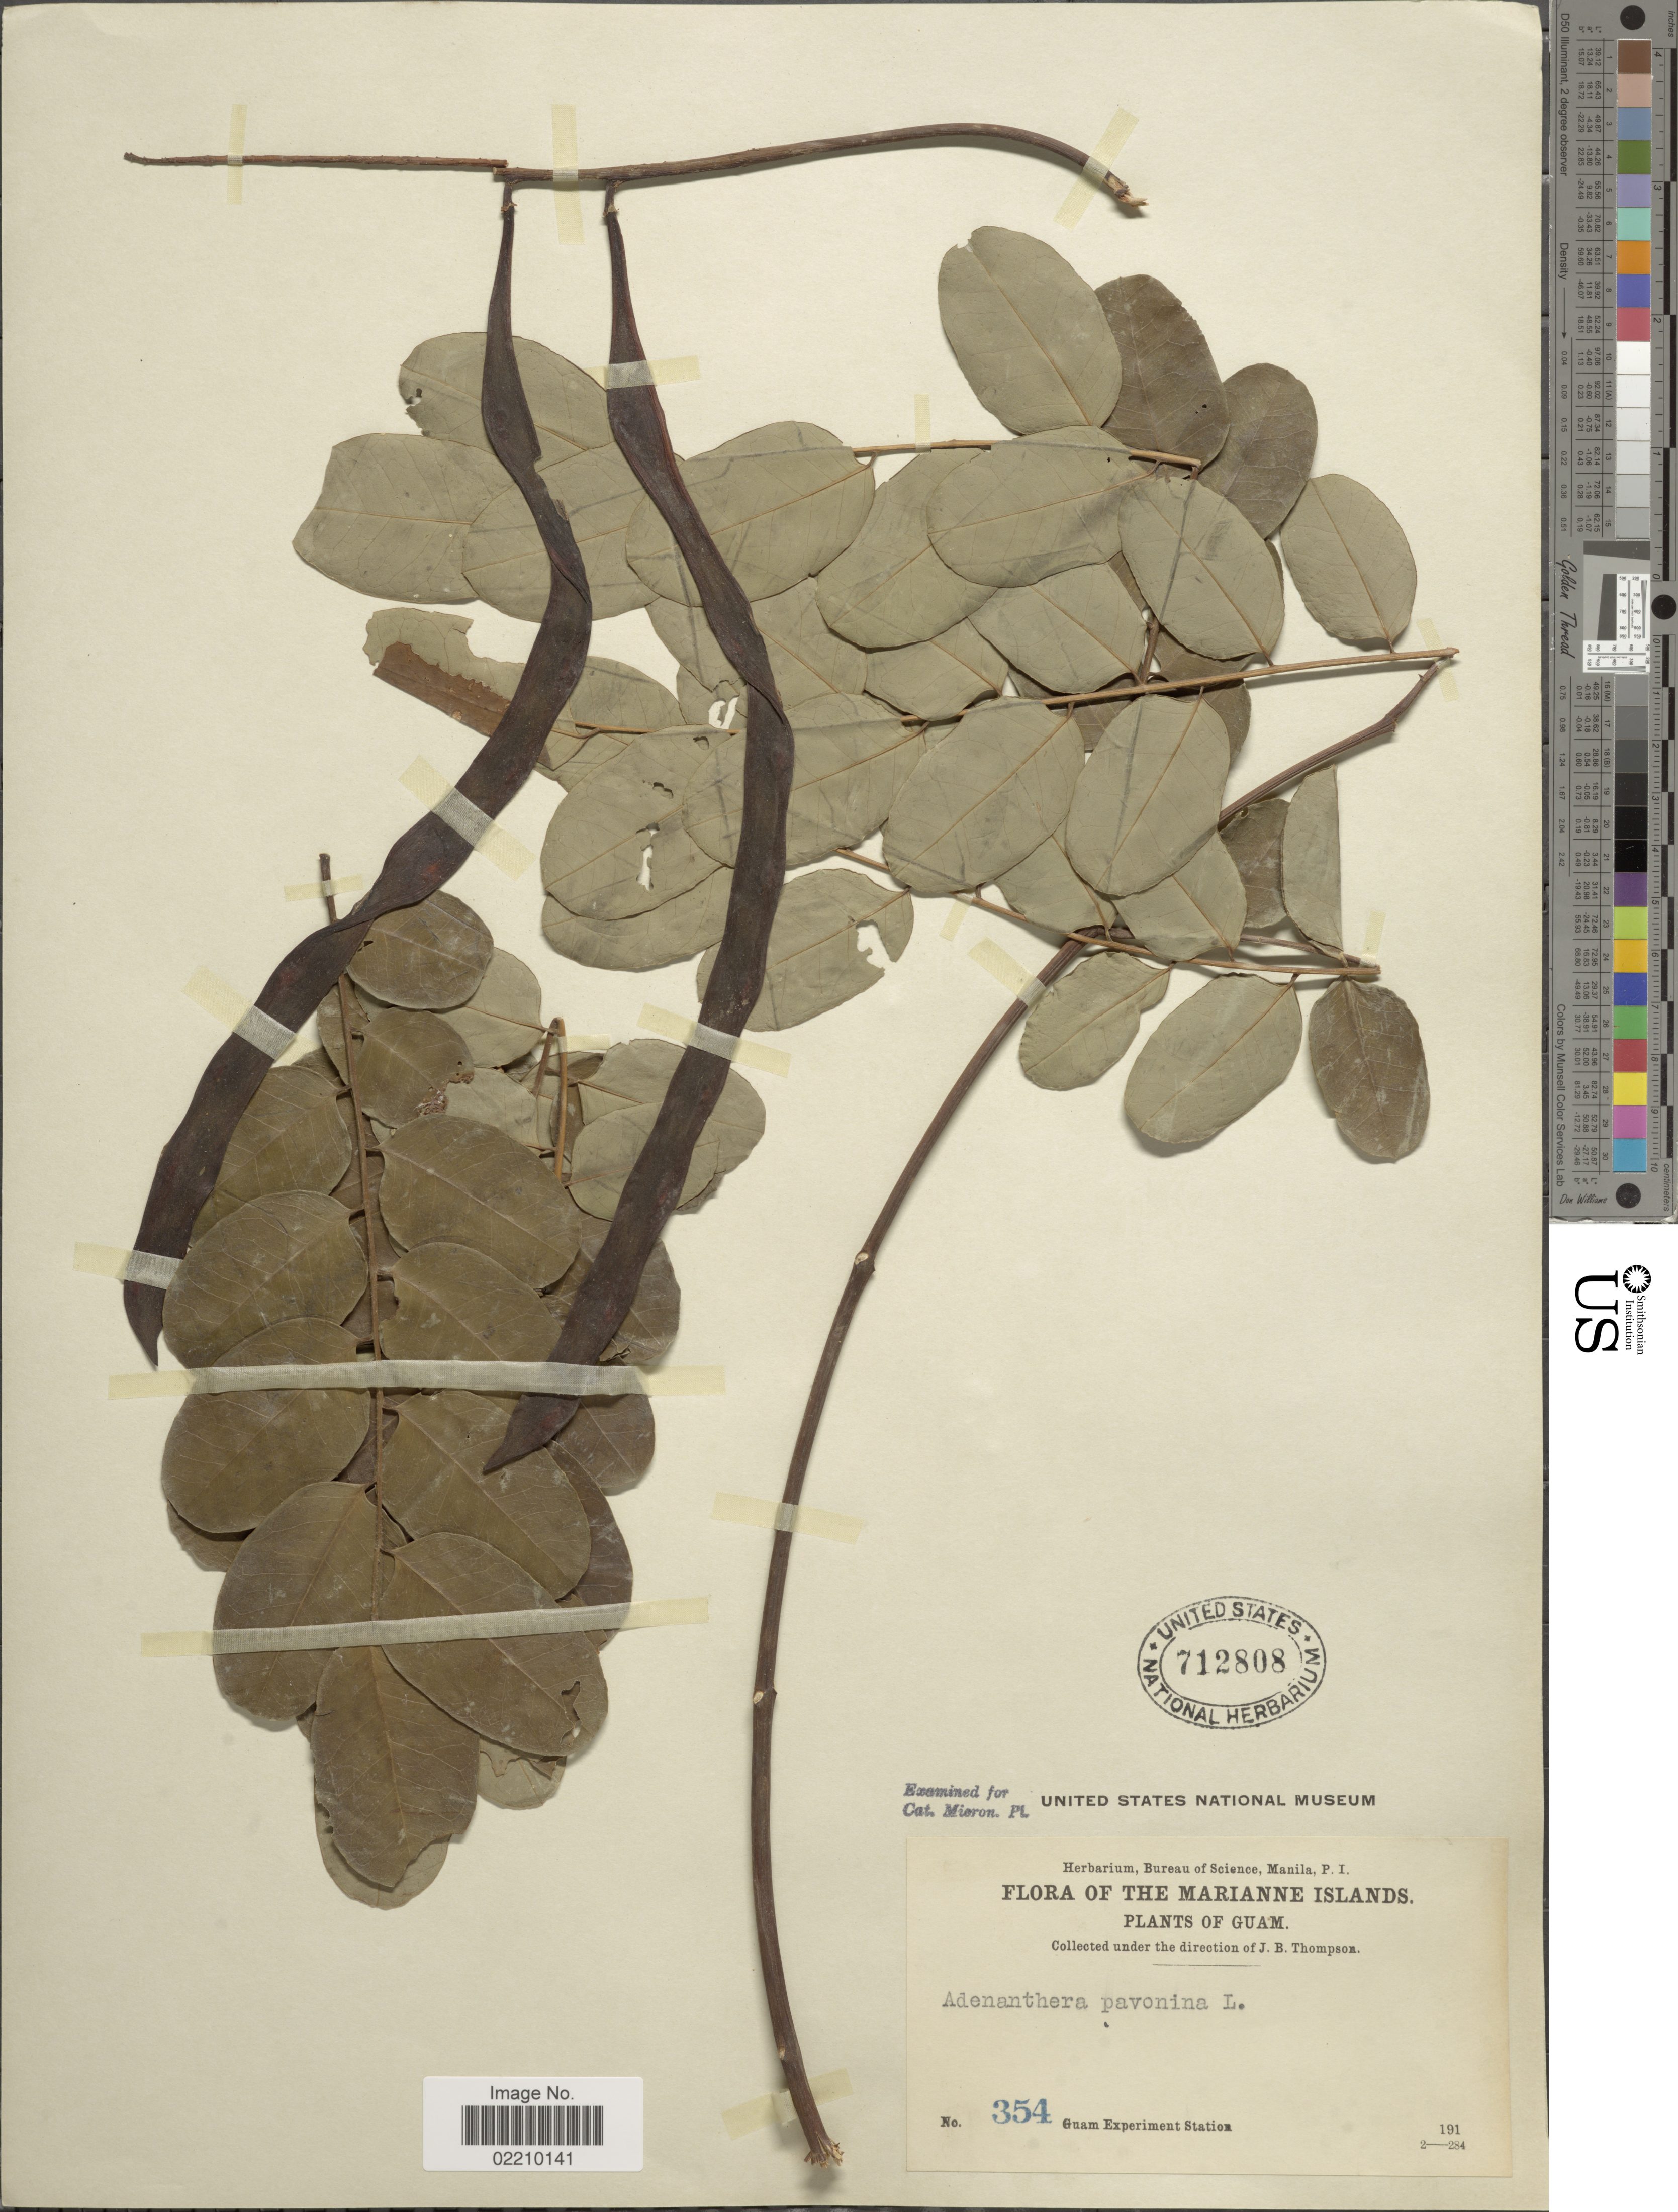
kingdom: Plantae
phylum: Tracheophyta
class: Magnoliopsida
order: Fabales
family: Fabaceae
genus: Adenanthera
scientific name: Adenanthera pavonina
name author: L.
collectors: Guam Exp. Sta.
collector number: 354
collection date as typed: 191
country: Guam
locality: The Marianne Islands, Guam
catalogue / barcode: US 712808